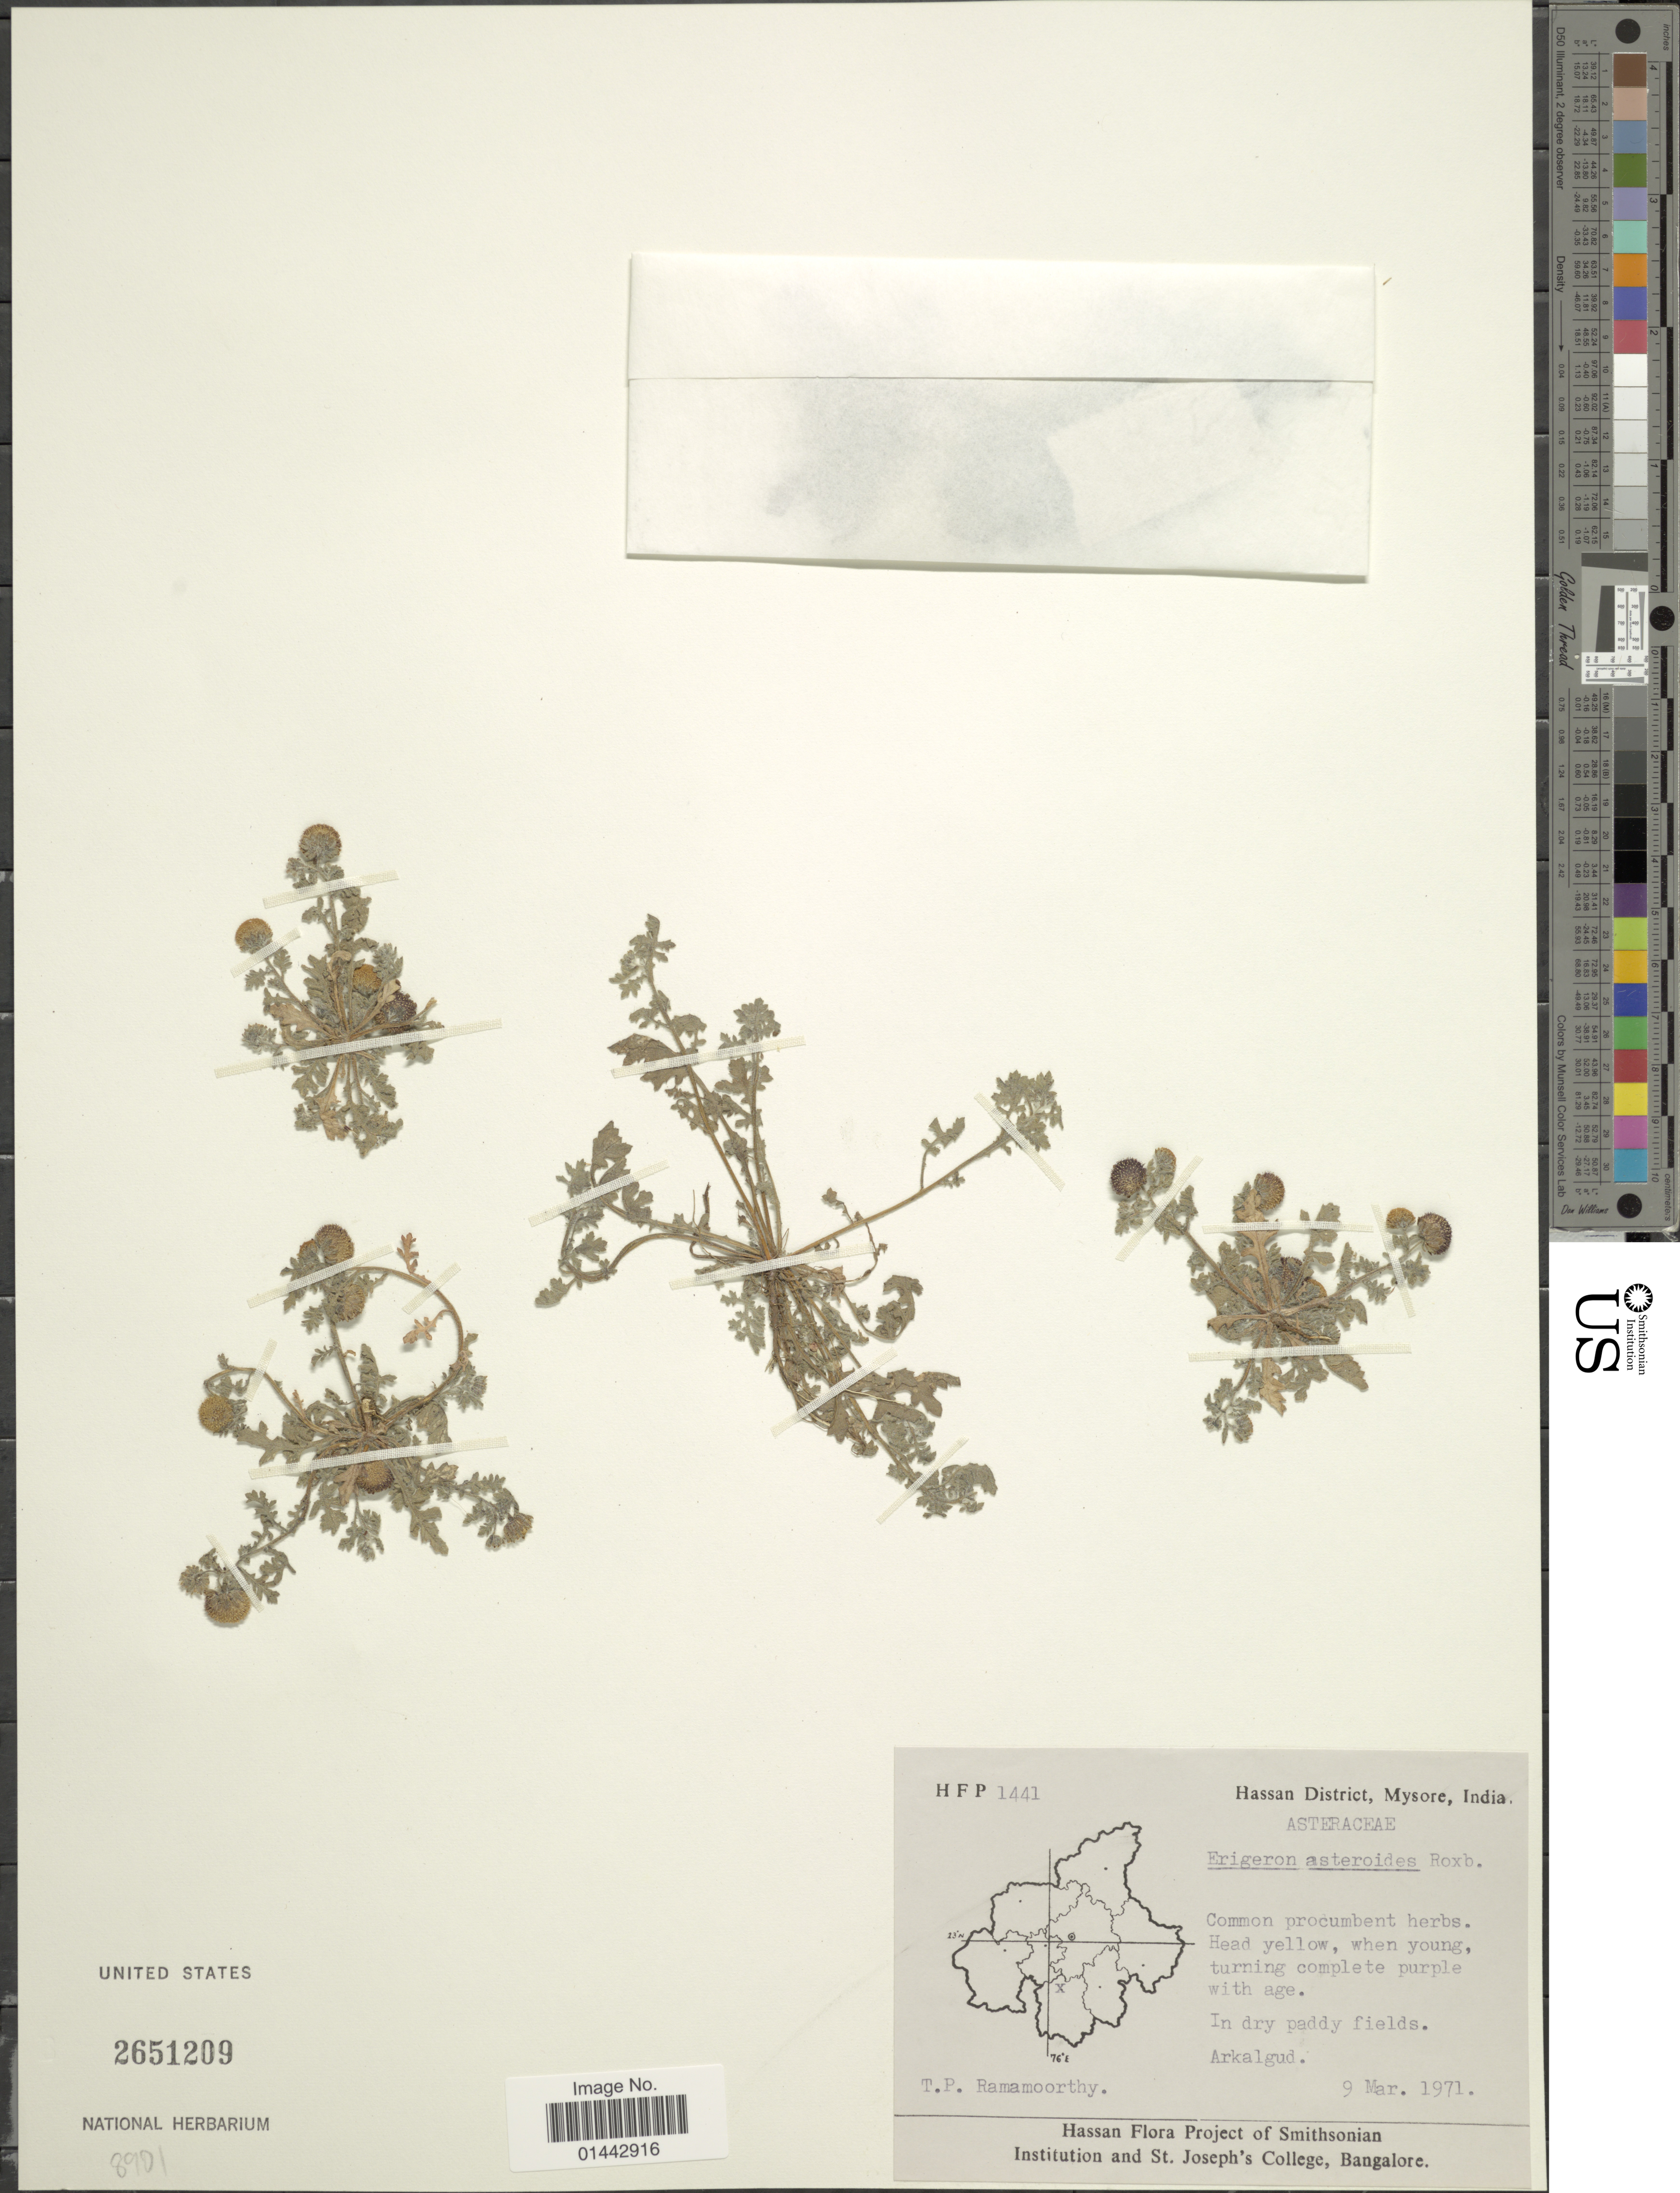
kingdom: Plantae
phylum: Tracheophyta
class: Magnoliopsida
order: Asterales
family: Asteraceae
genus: Erigeron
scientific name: Erigeron asteroides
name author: Andrz.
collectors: T. P. Ramamoorthy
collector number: HFP 1441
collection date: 1971-03-09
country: India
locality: Hassan District, Mysore, in dry paddy fields, Arkalgud.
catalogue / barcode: US 2651209